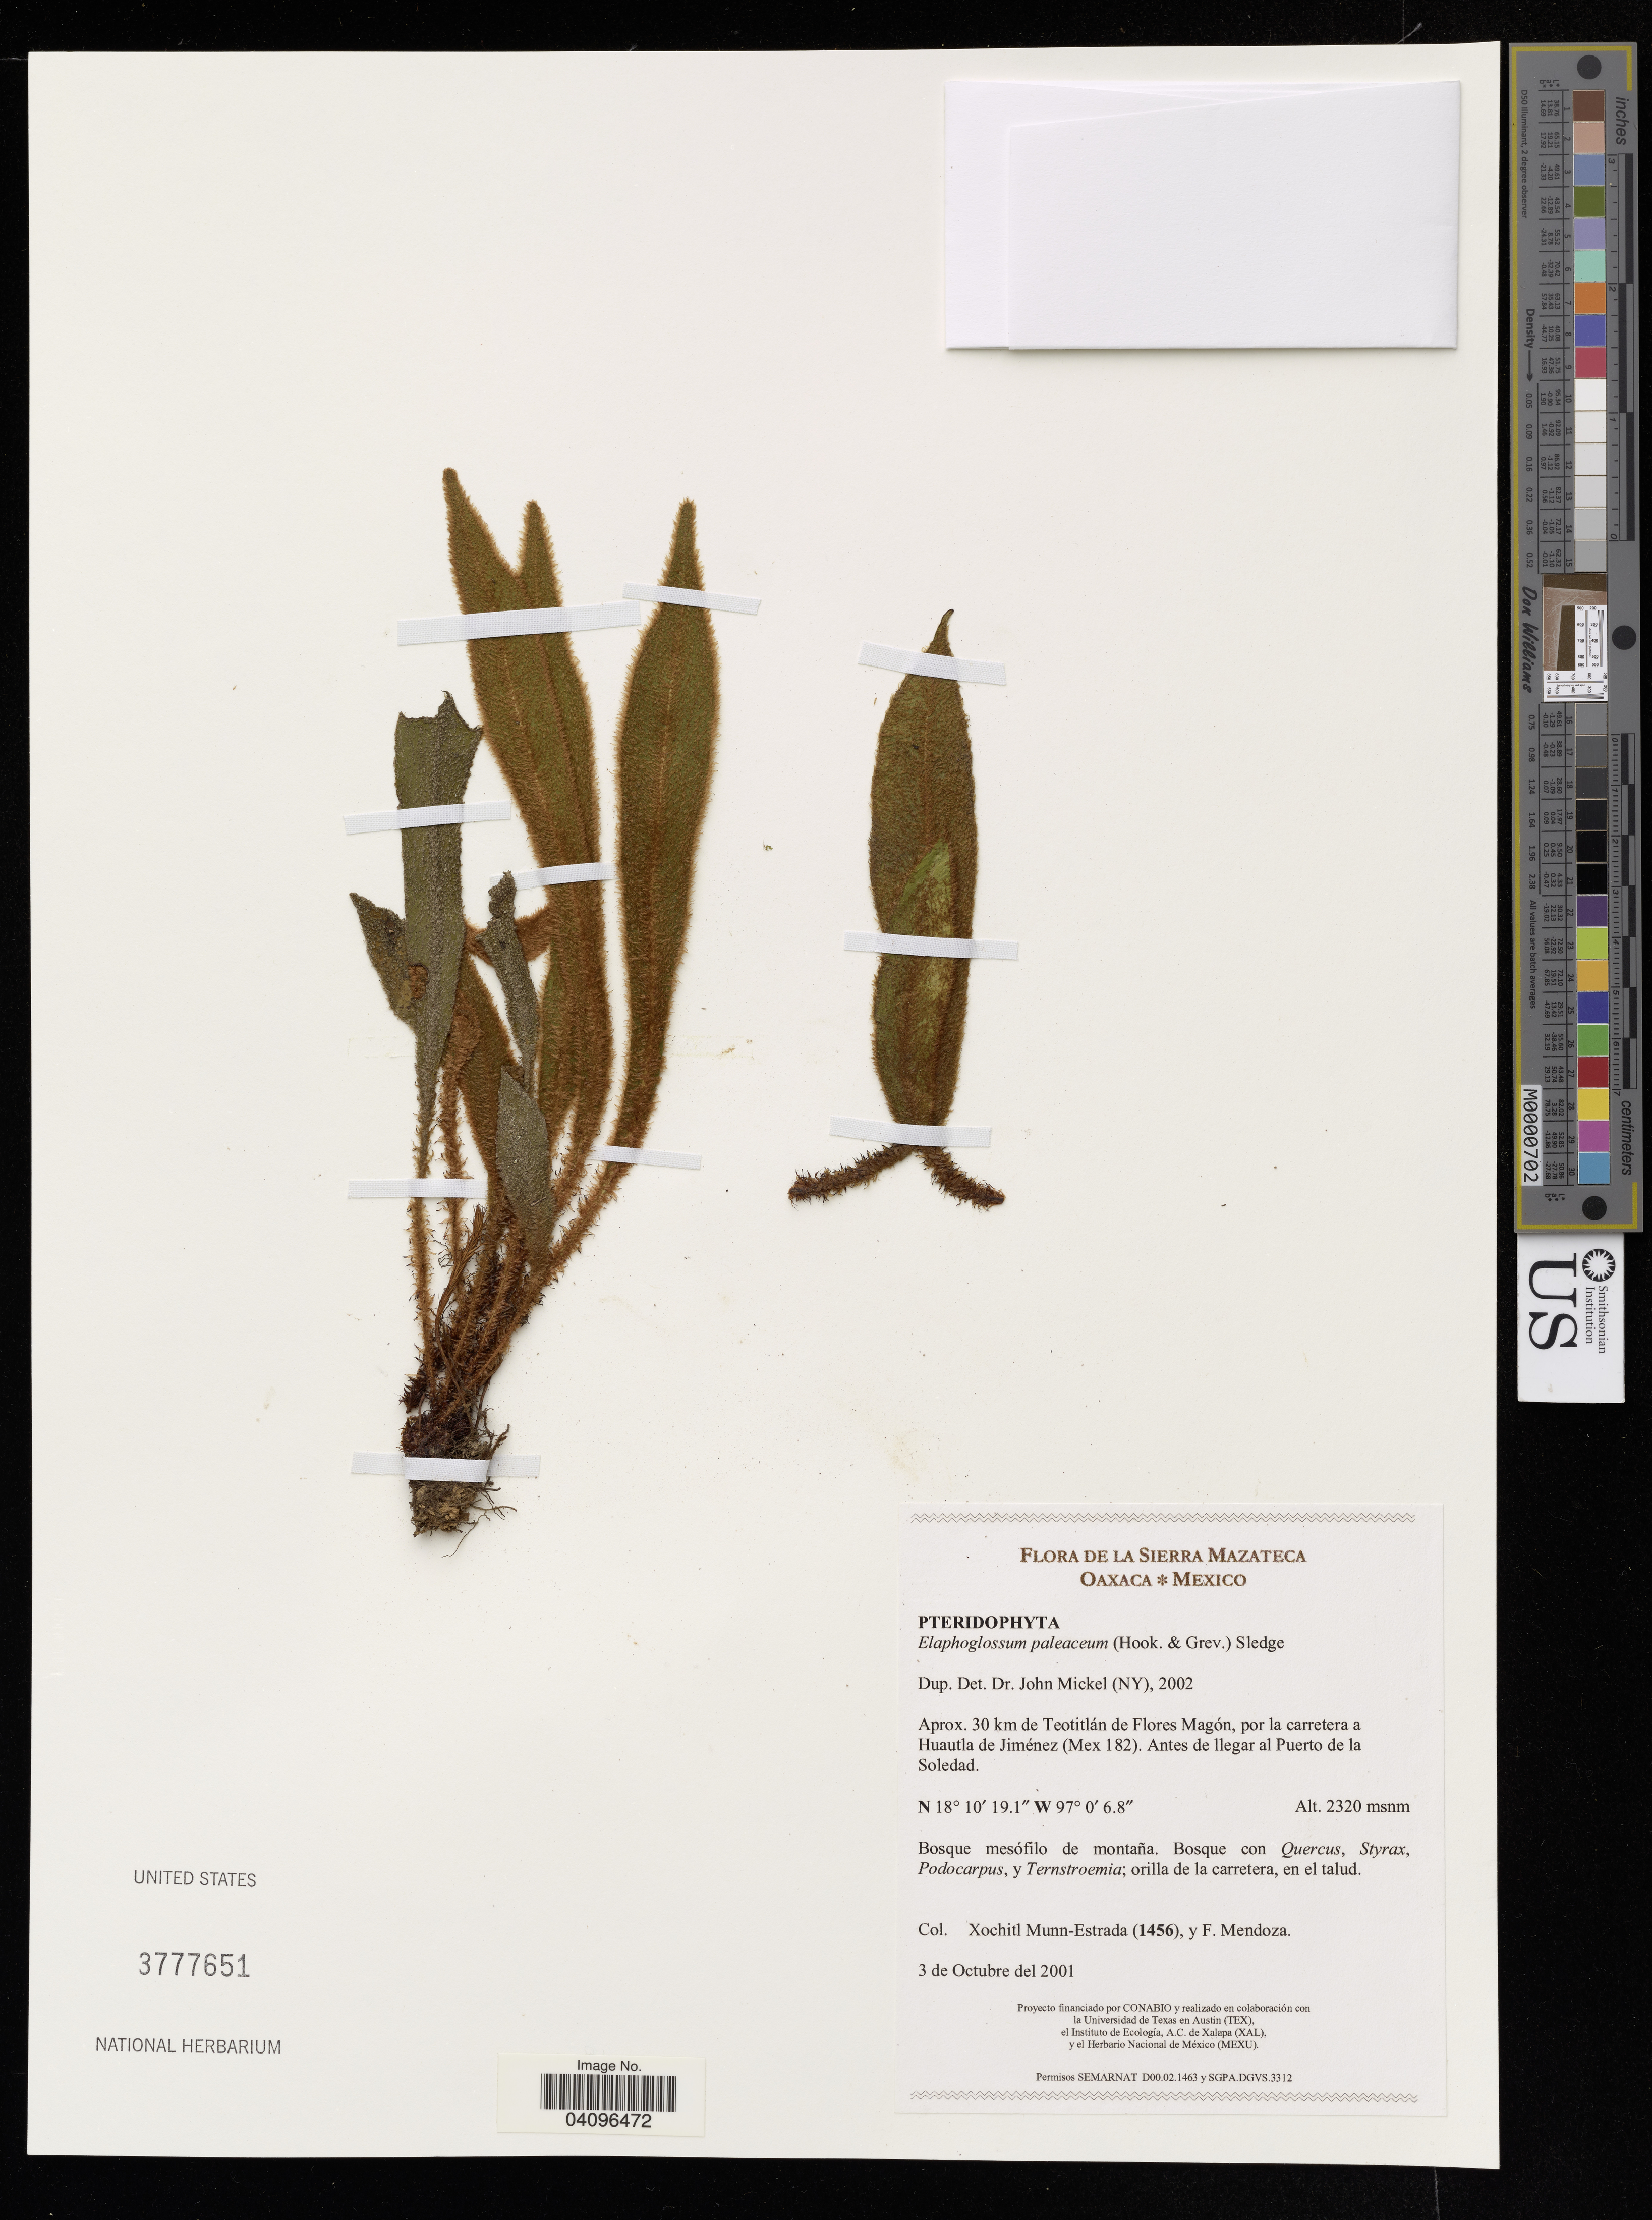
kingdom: Plantae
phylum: Tracheophyta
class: Polypodiopsida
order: Polypodiales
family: Dryopteridaceae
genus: Elaphoglossum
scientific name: Elaphoglossum paleaceum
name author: (Hook. & Grev.) Sledge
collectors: X. Munn-Estrada & F. Mendoza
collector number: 1456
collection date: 2001-10-03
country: Mexico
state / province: Oaxaca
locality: Sierra Mazateca, Aprox. 30 km de Teotitlán de Flores Magón, por la carretera a Huautla de Jiménez (Mex 182). Antes de llegar al Puerto de la Soledad.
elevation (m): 2320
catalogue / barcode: US 3777651